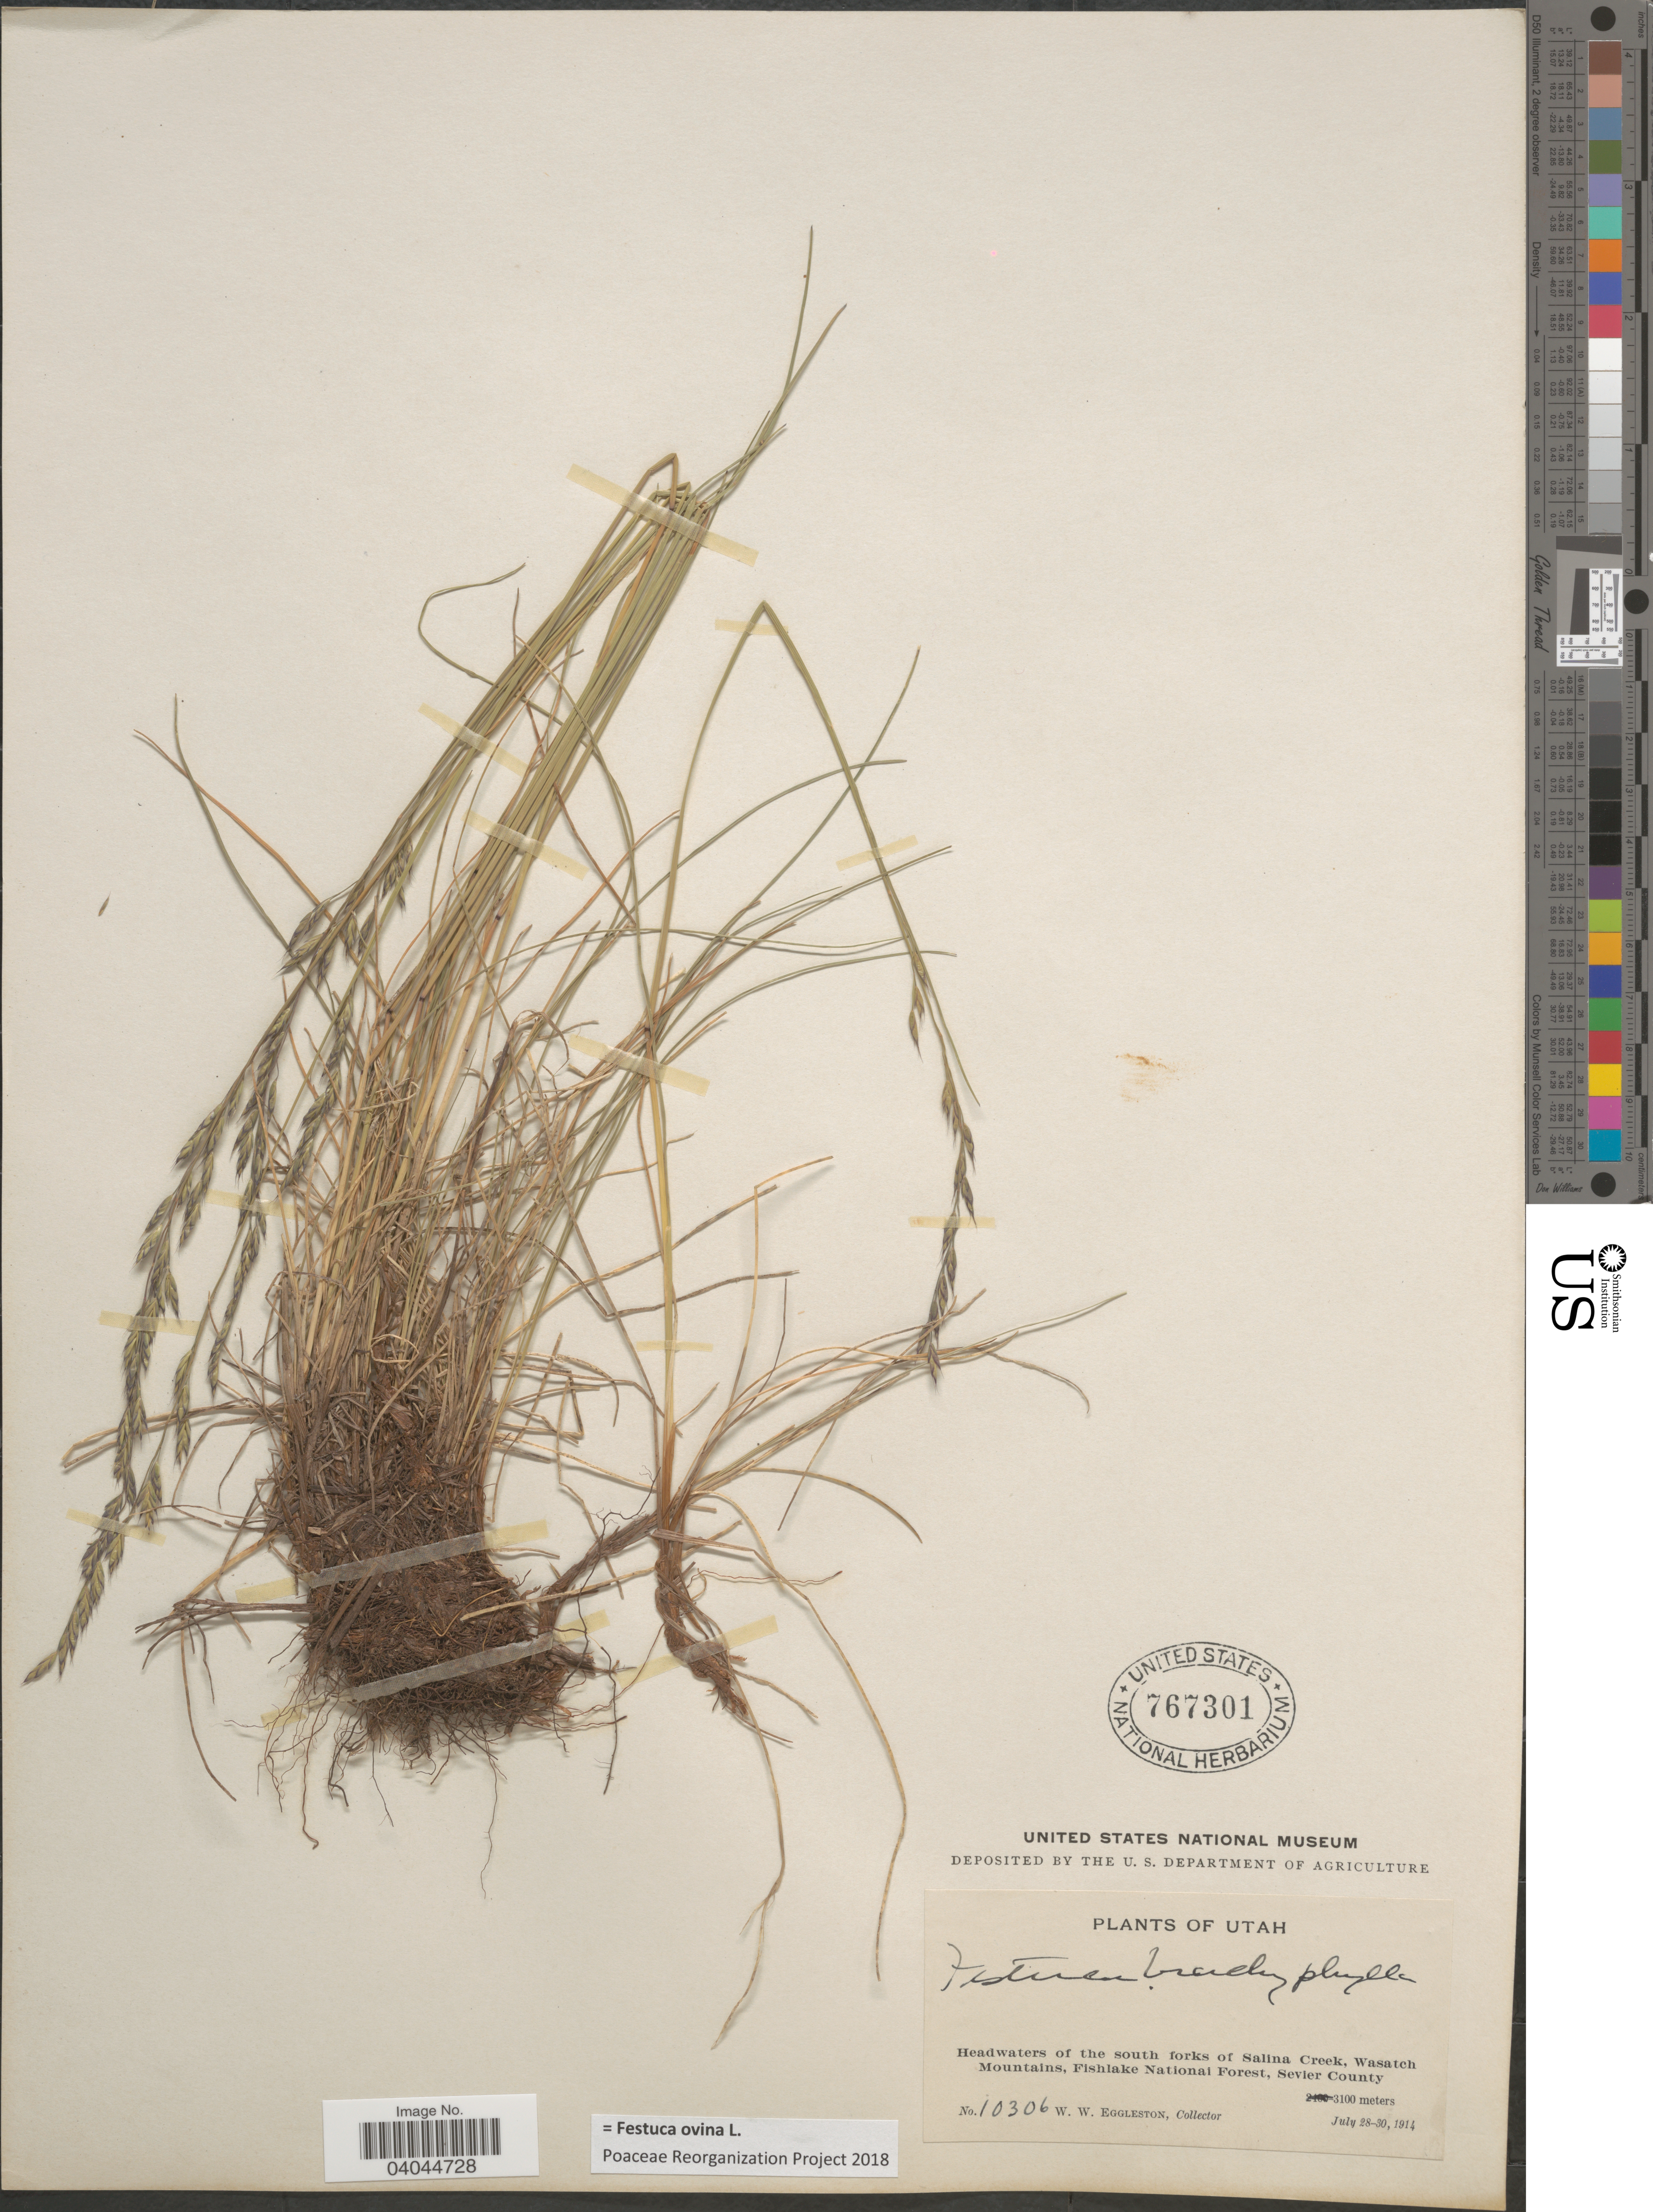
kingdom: Plantae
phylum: Tracheophyta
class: Liliopsida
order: Poales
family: Poaceae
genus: Festuca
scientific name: Festuca ovina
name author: L.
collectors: W. W. Eggleston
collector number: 10306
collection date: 1914-07-28/1914-07-30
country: United States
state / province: Utah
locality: Headwaters of the south forks of Salina Creek, Wasatch Mountains, Fishlake National Forest, Sevier County.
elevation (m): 3100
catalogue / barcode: US 767301